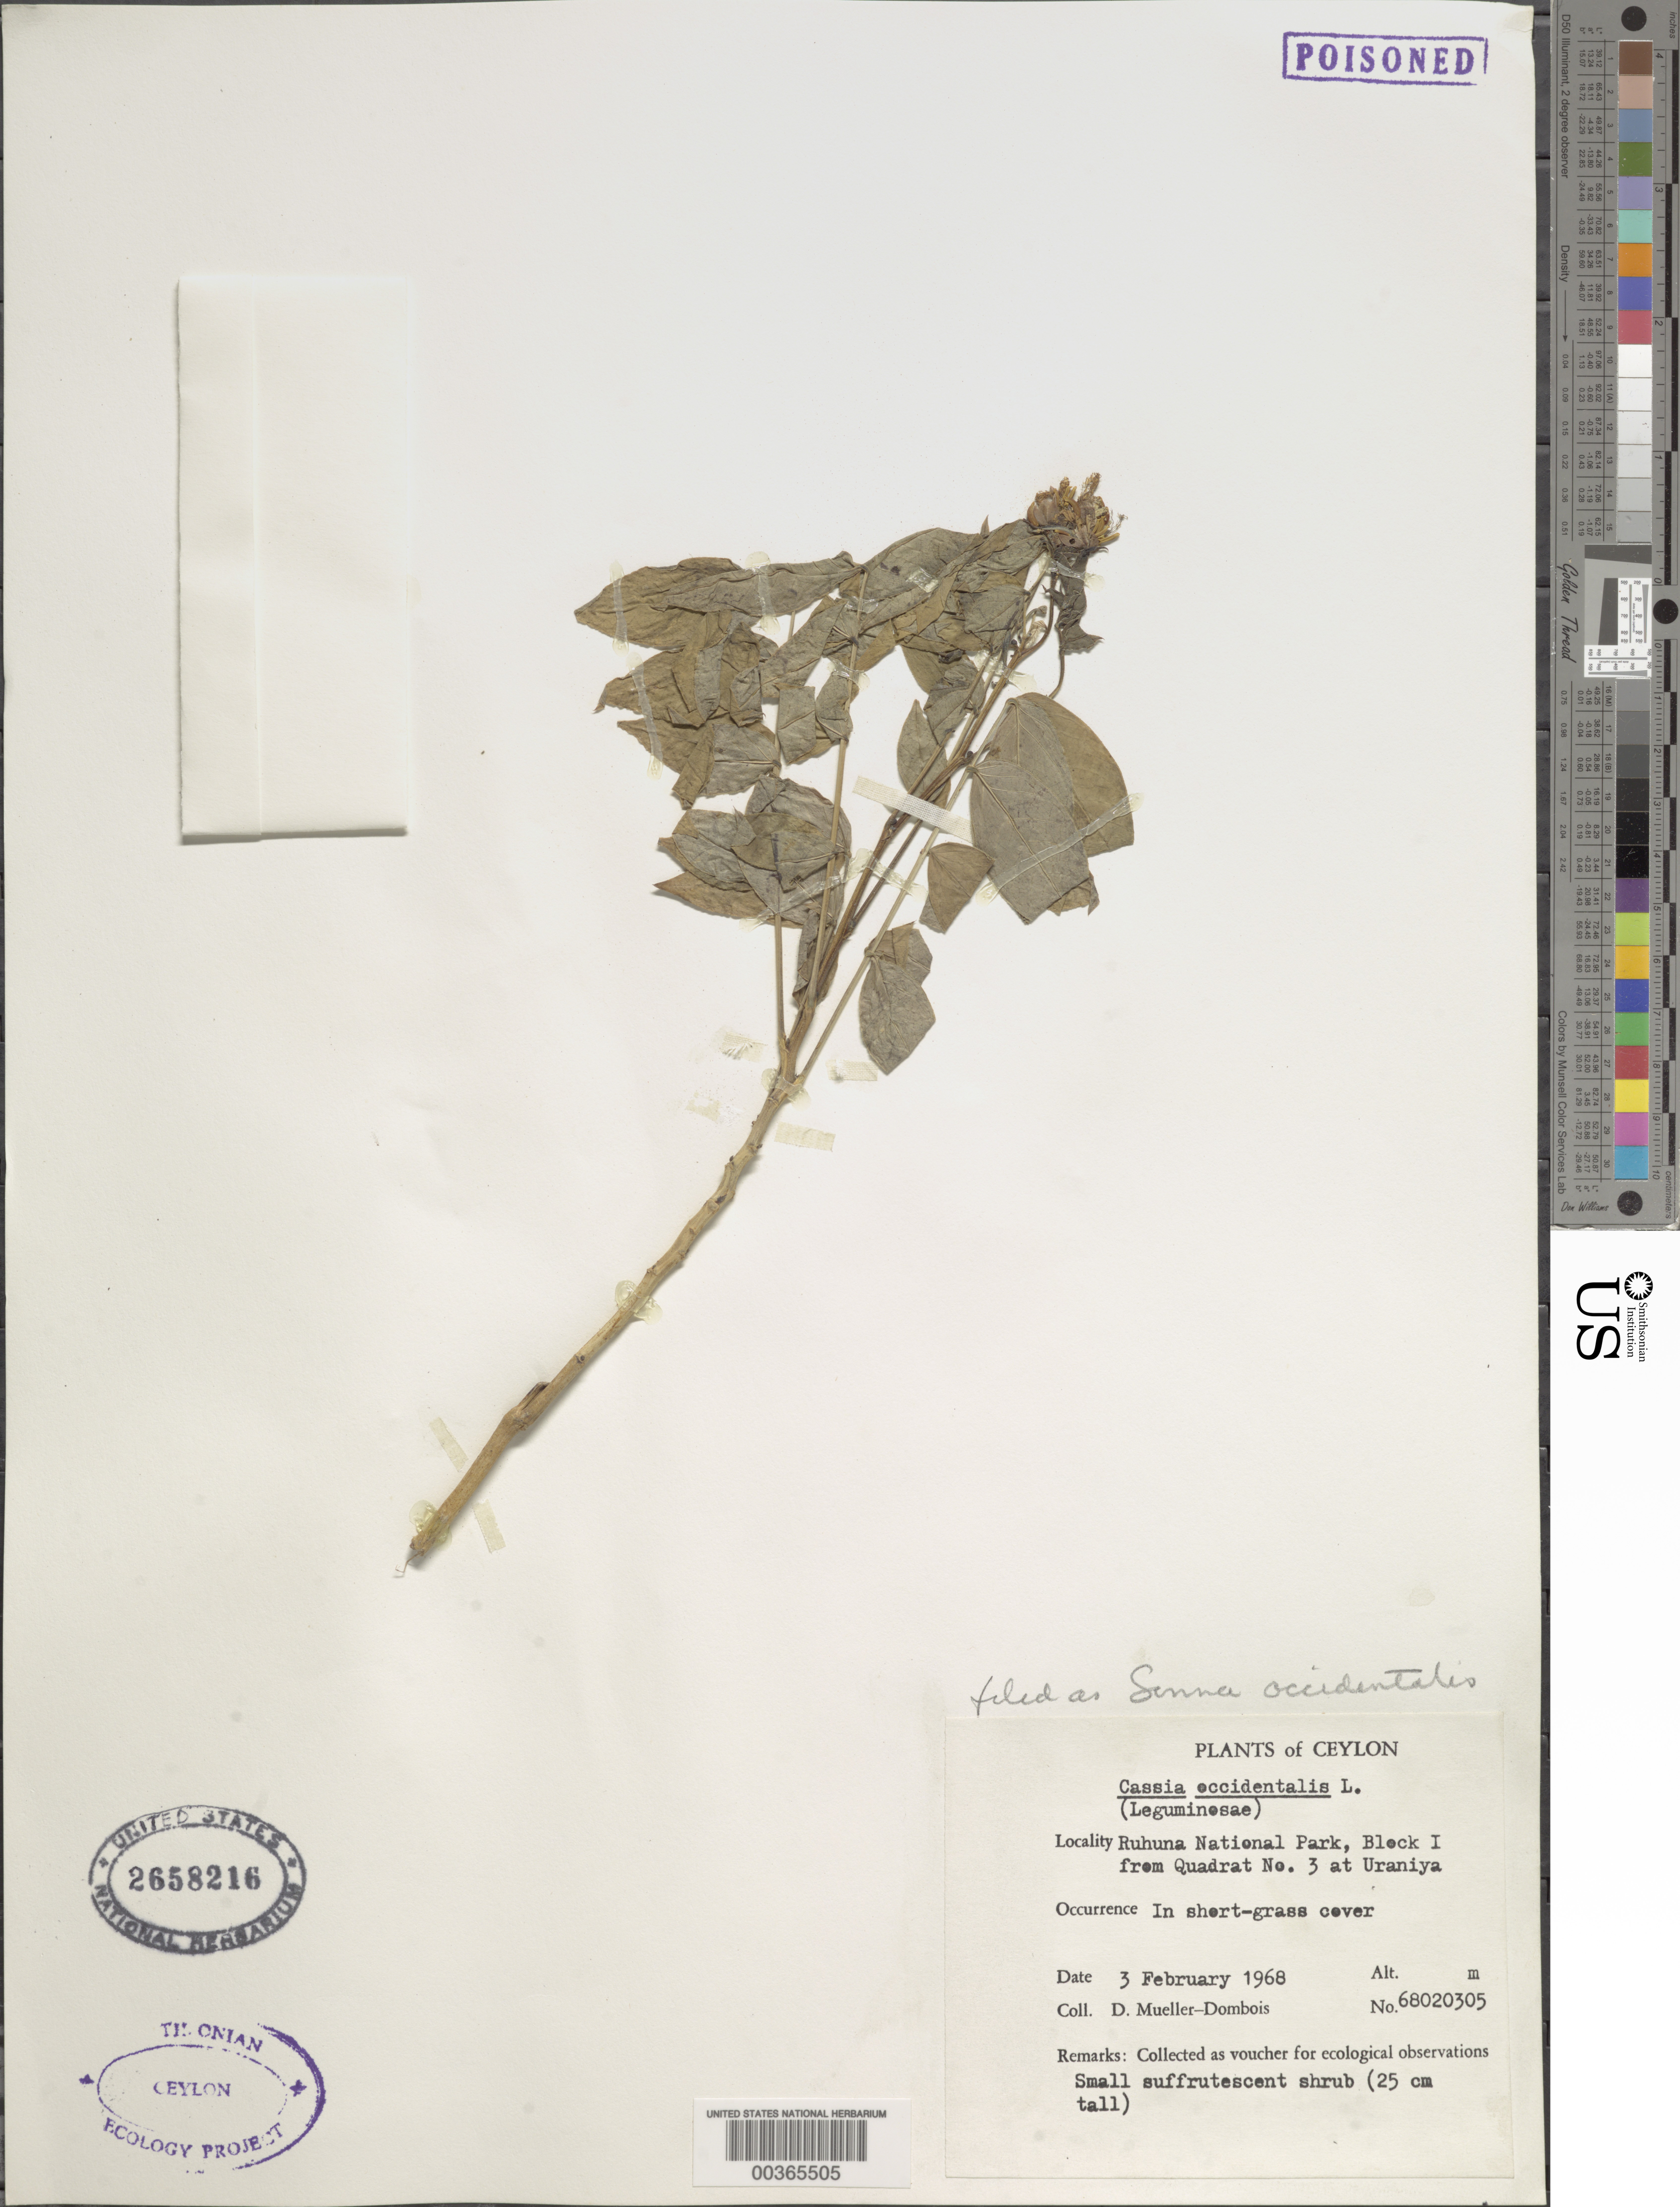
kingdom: Plantae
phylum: Tracheophyta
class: Magnoliopsida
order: Fabales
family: Fabaceae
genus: Senna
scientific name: Senna occidentalis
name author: (L.) Link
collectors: D. Mueller-Dombois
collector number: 68020305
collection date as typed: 03 Feb 1968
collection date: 1968-02-03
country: Sri Lanka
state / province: Southern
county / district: Hambantota Dist.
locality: Ruhuna nat'l park, block 1 from quadrat no. 3 at uraniya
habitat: In short grass cover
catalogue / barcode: US 2658216